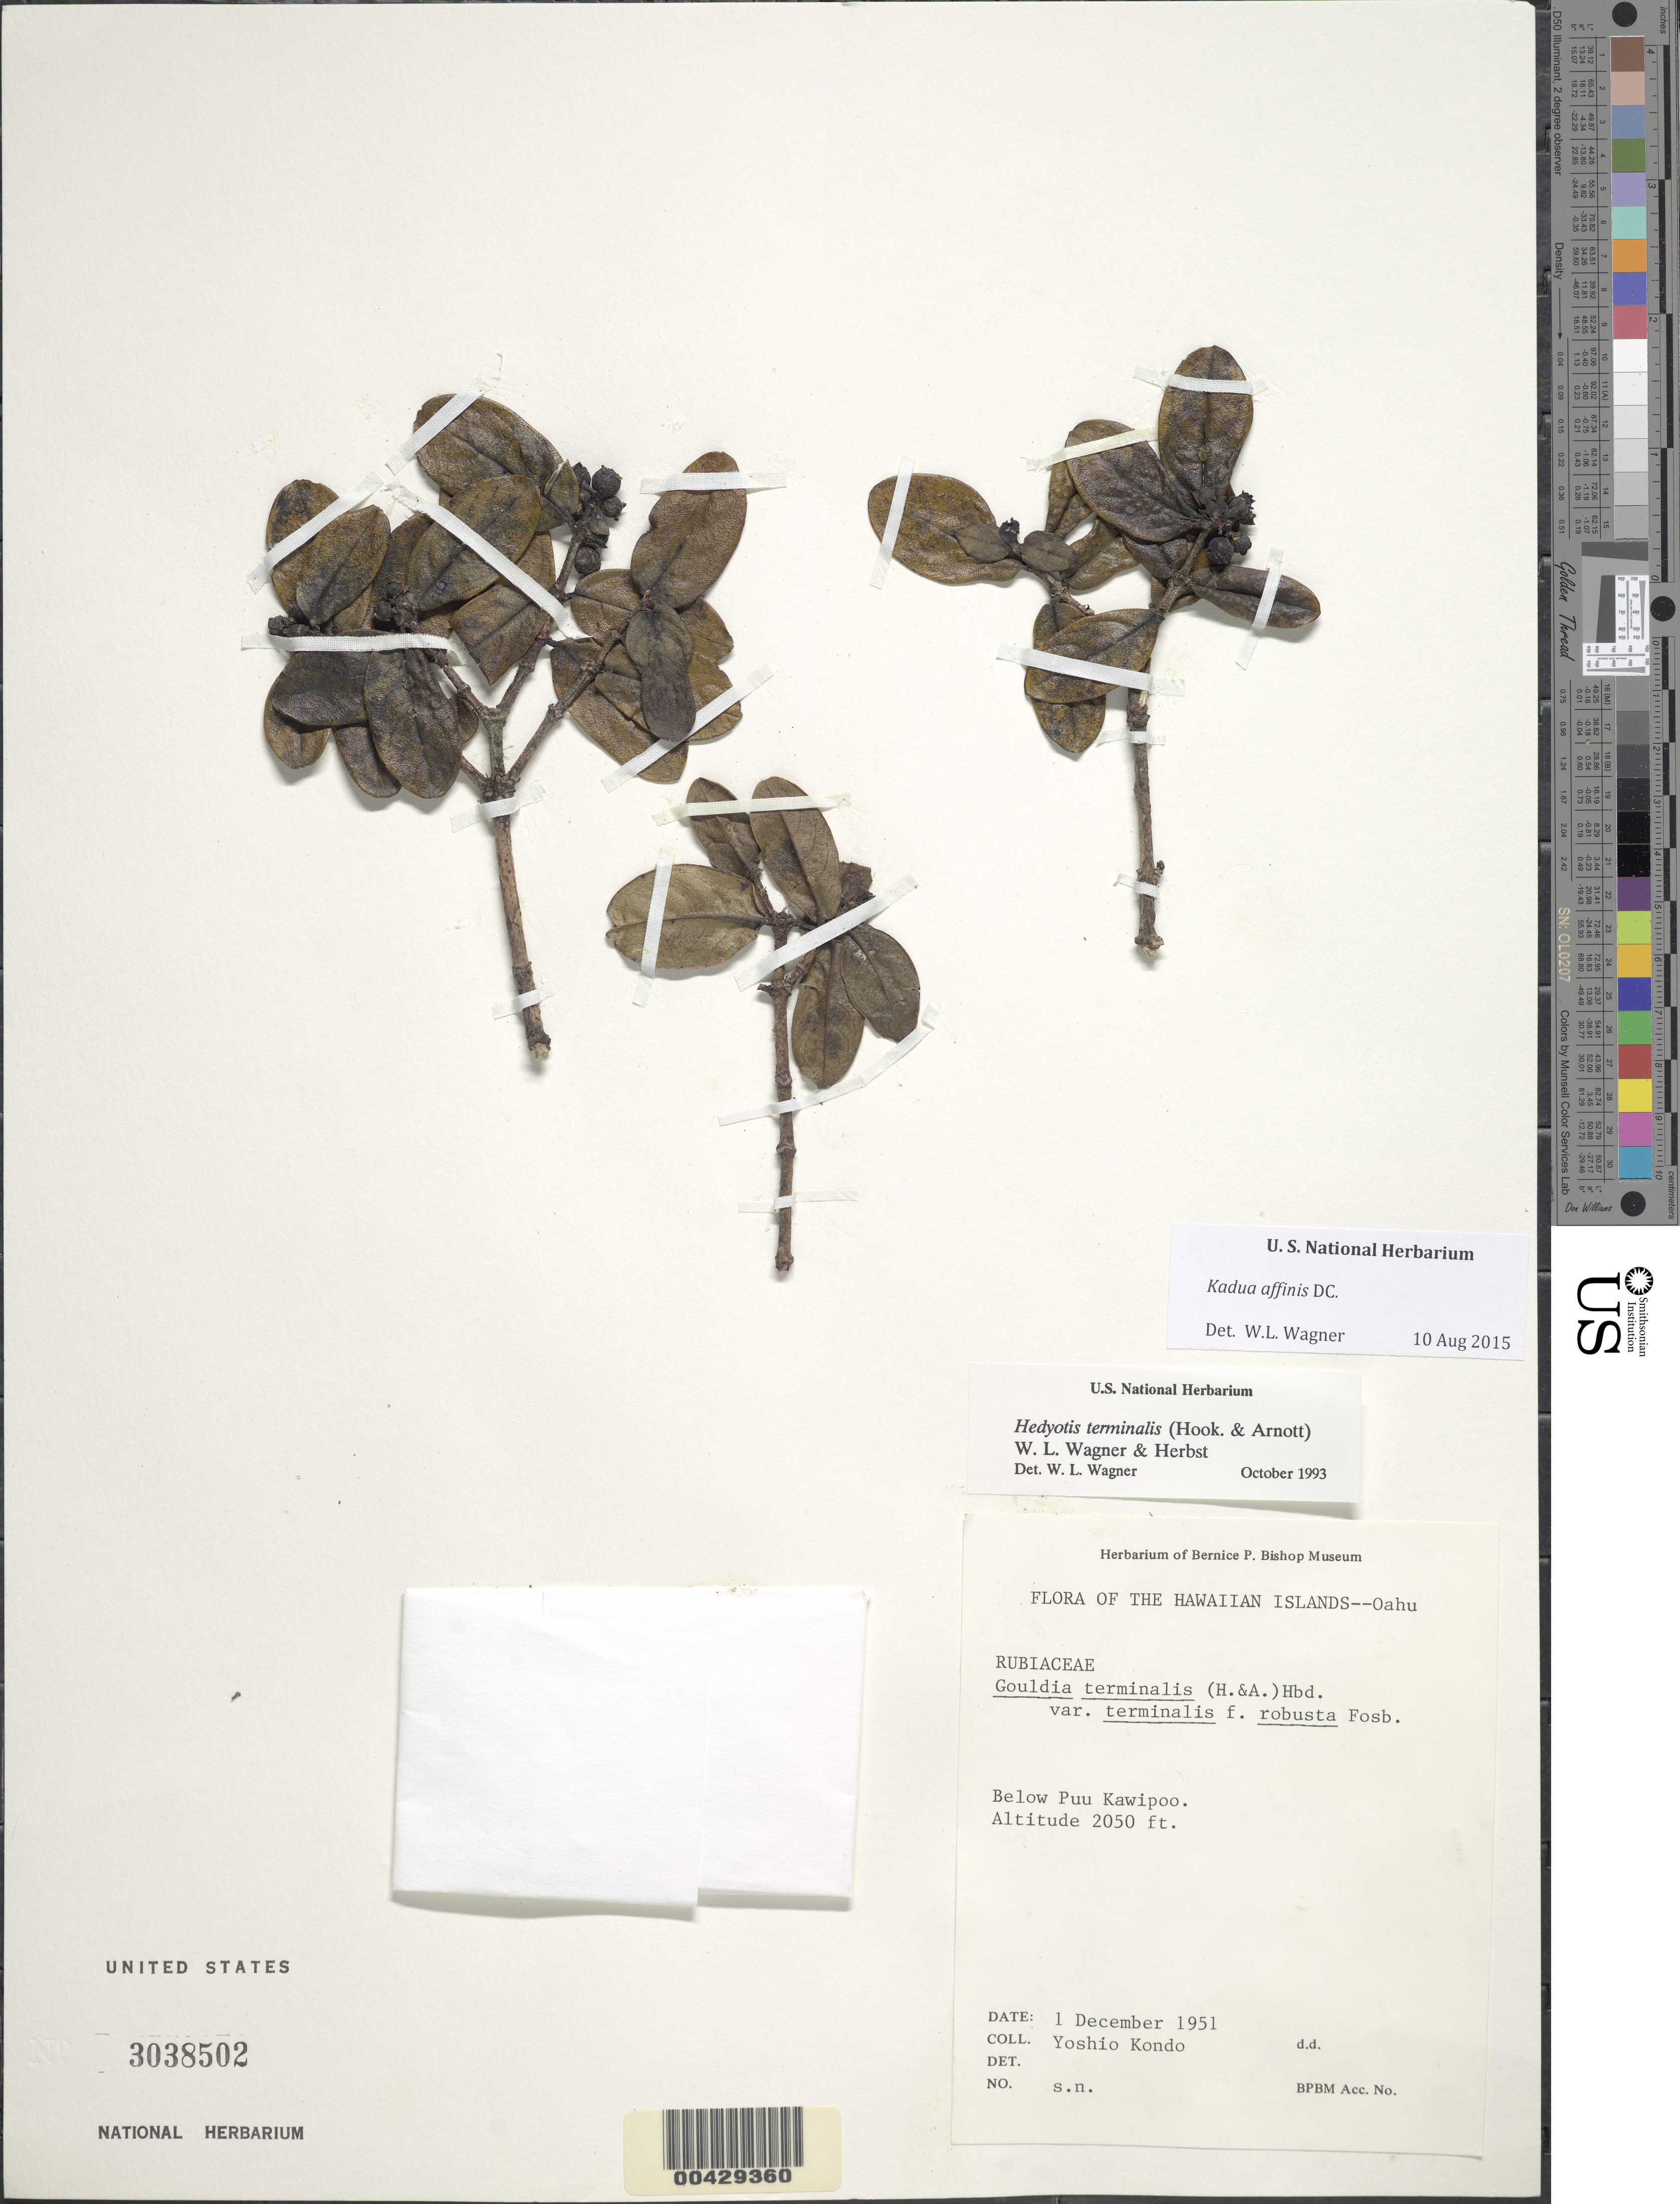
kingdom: Plantae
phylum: Tracheophyta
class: Magnoliopsida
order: Gentianales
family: Rubiaceae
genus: Kadua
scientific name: Kadua affinis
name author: DC.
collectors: Y. Kondo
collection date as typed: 1 Dec 1951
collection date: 1951-12-01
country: United States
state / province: Hawaii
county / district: Honolulu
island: Oahu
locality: Below Puu Kawipoo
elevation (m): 625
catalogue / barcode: US 3038502